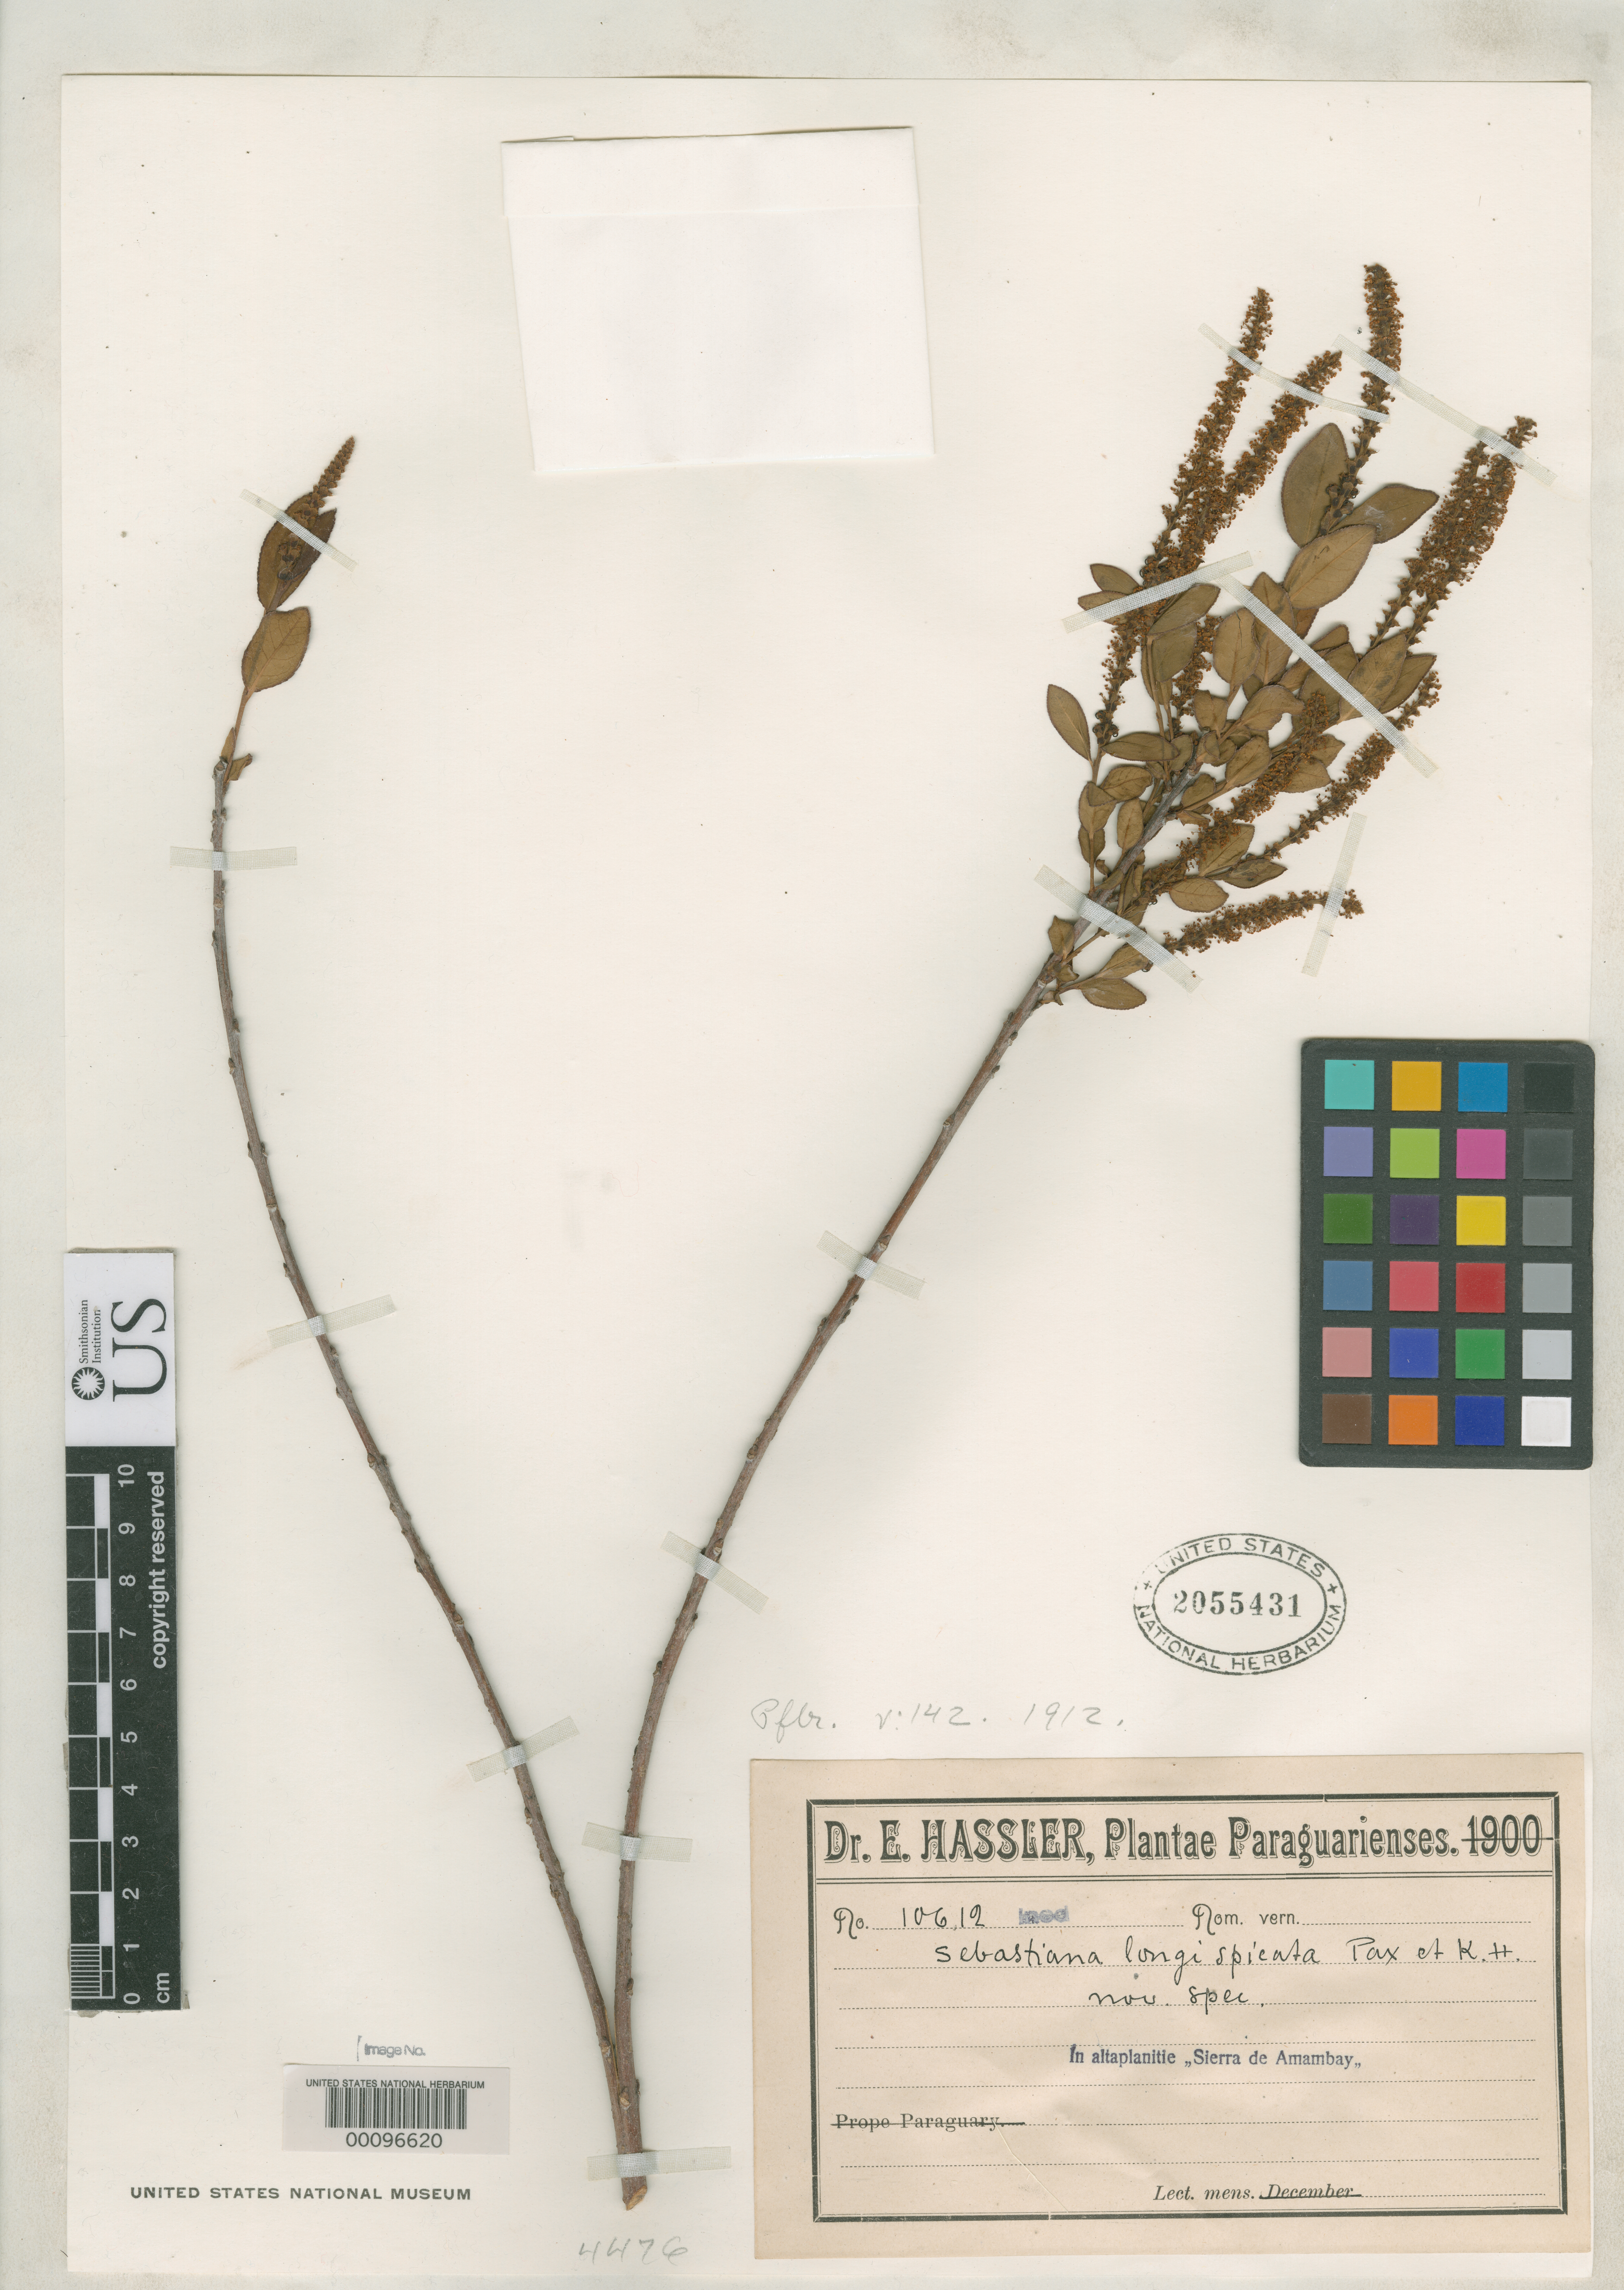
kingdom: Plantae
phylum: Tracheophyta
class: Magnoliopsida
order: Malpighiales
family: Euphorbiaceae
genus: Sebastiania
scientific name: Sebastiania longispicata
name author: Pax & K. Hoffm. in Engl.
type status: Isotype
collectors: E. Hassler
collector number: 10612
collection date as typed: Dec 1990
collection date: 1990-12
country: Paraguay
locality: Sierra de Amam Bay.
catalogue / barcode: US 2055431